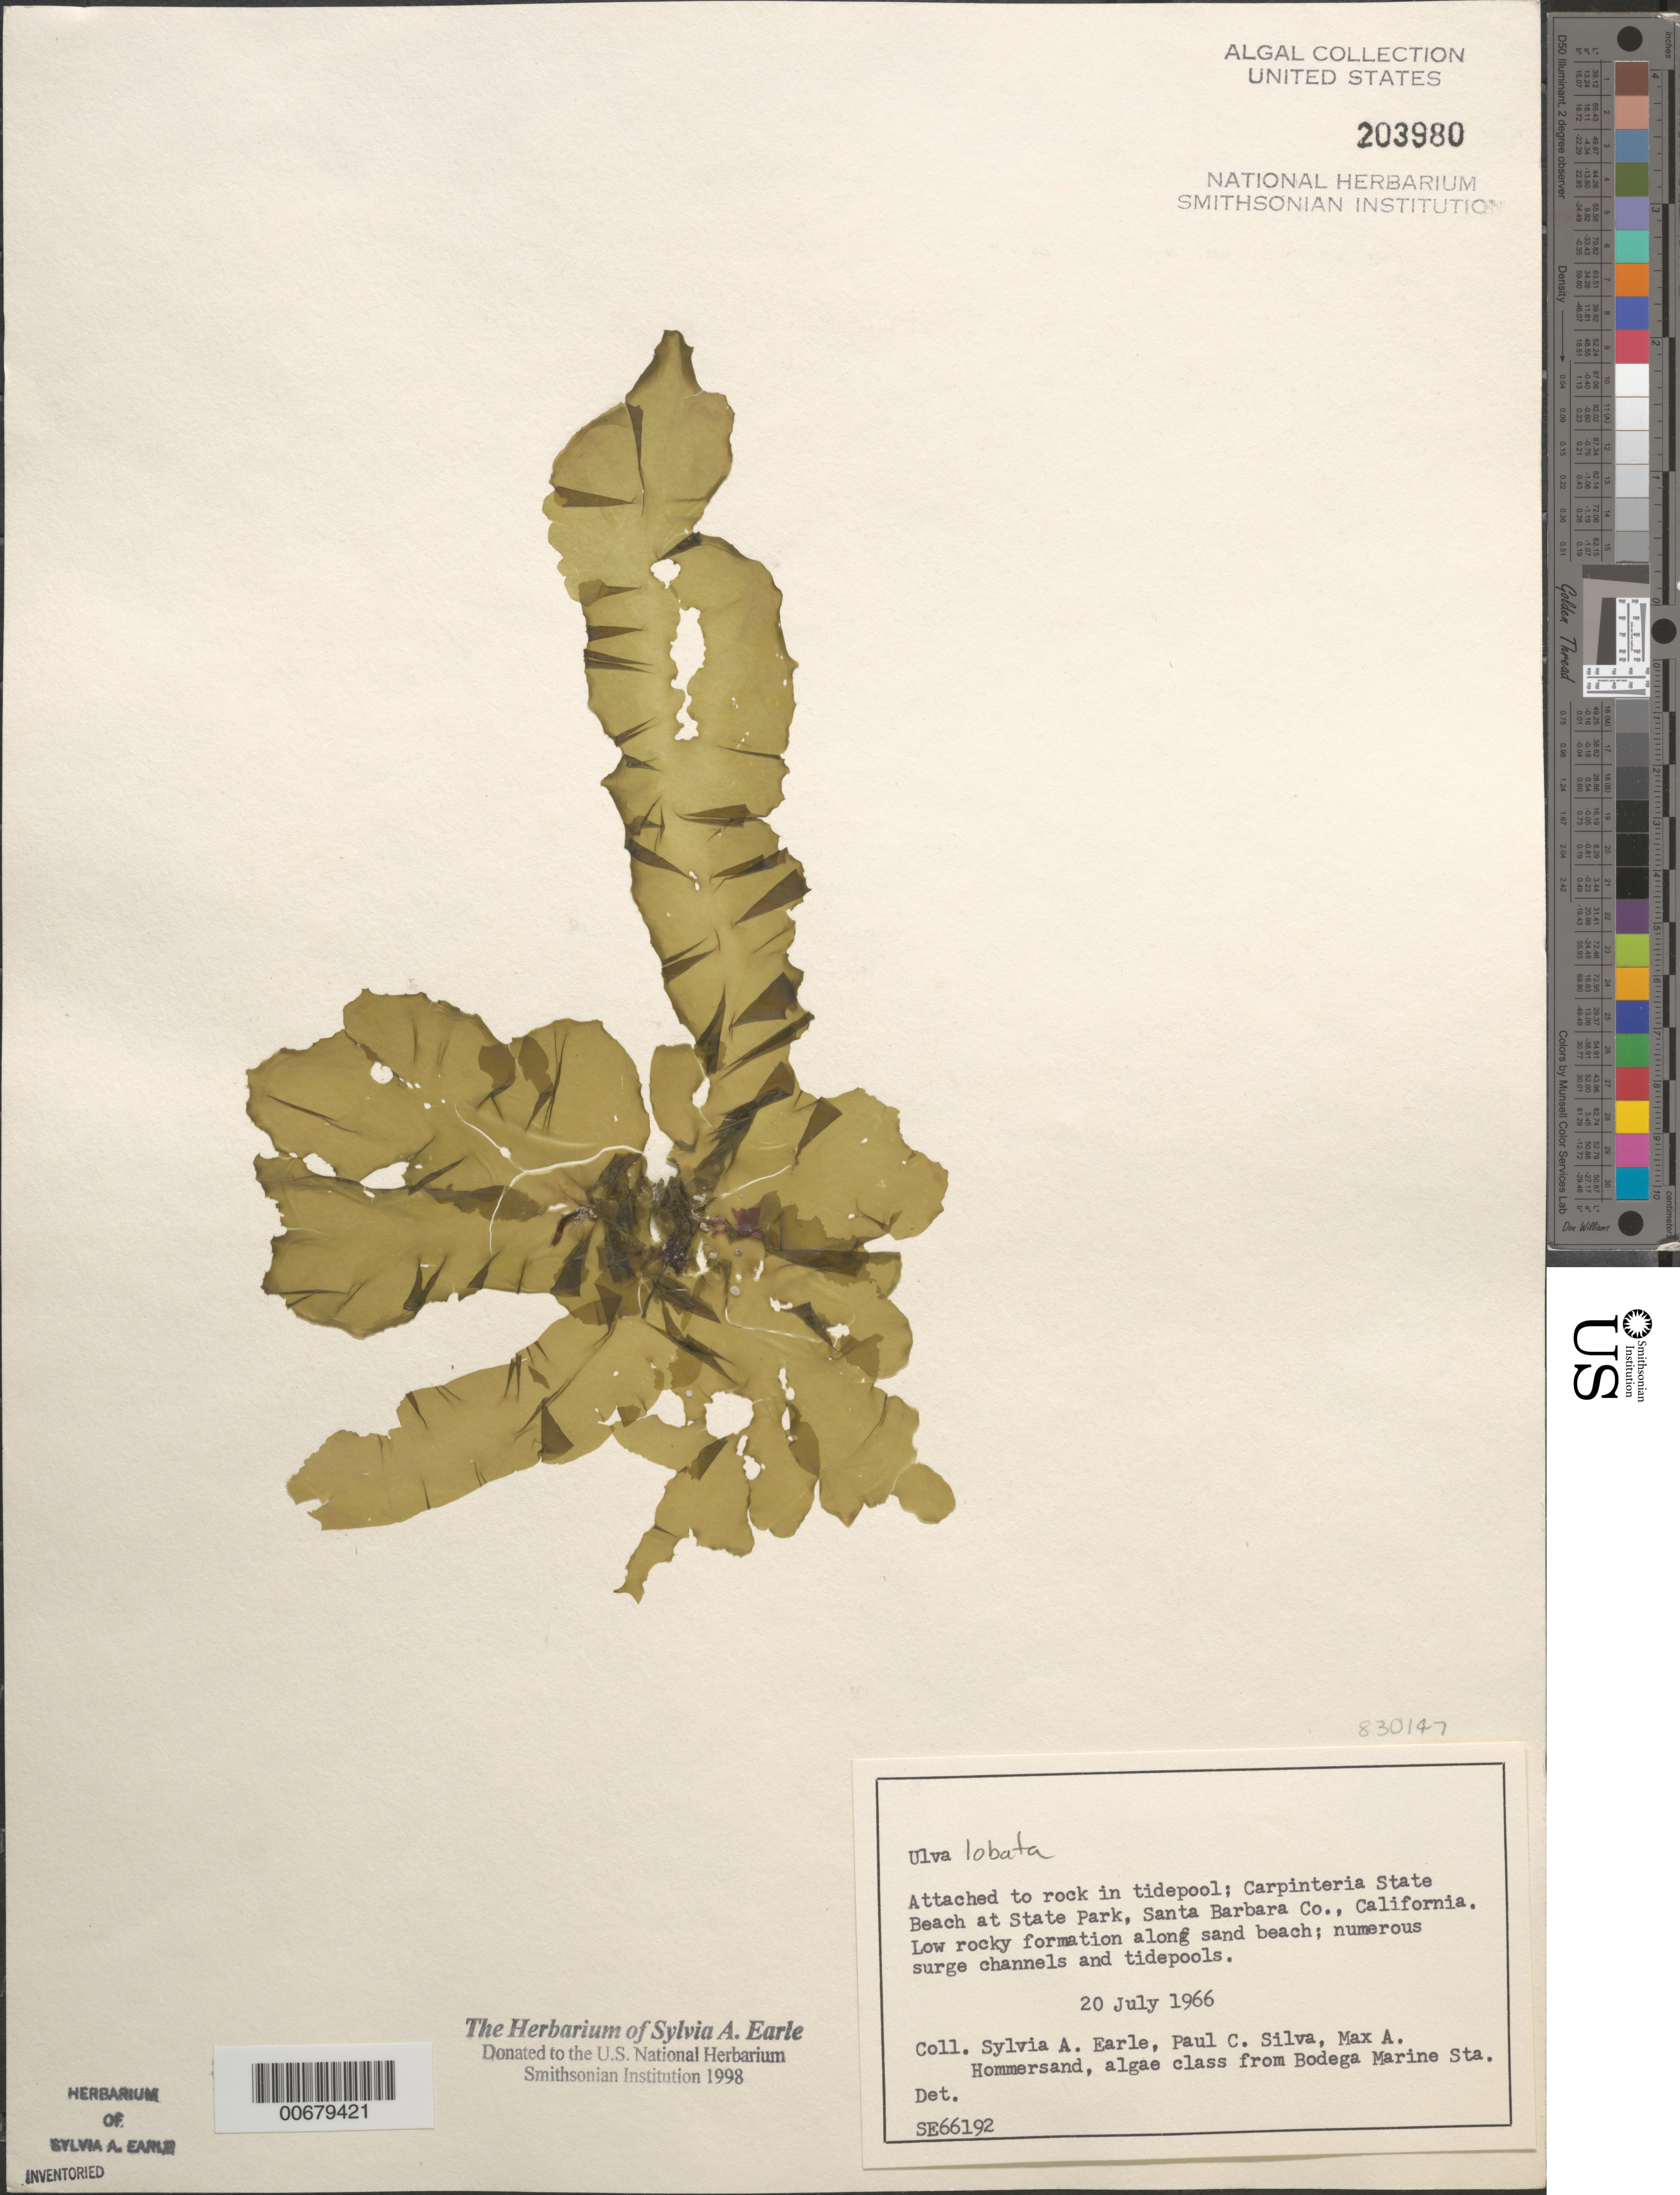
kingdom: Plantae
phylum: Chlorophyta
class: Ulvophyceae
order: Ulvales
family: Ulvaceae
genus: Ulva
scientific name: Ulva lactuca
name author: L.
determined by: Algae name updating Project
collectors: S. A. Earle, P. C. Silva, M. H. Hommersand & Bodega Algae Class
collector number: SE 66192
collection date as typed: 20 Jul 1966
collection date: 1966-07-20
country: United States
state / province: California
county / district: Santa Barbara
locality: Carpinteria State Beach, State Park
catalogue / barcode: US 203980